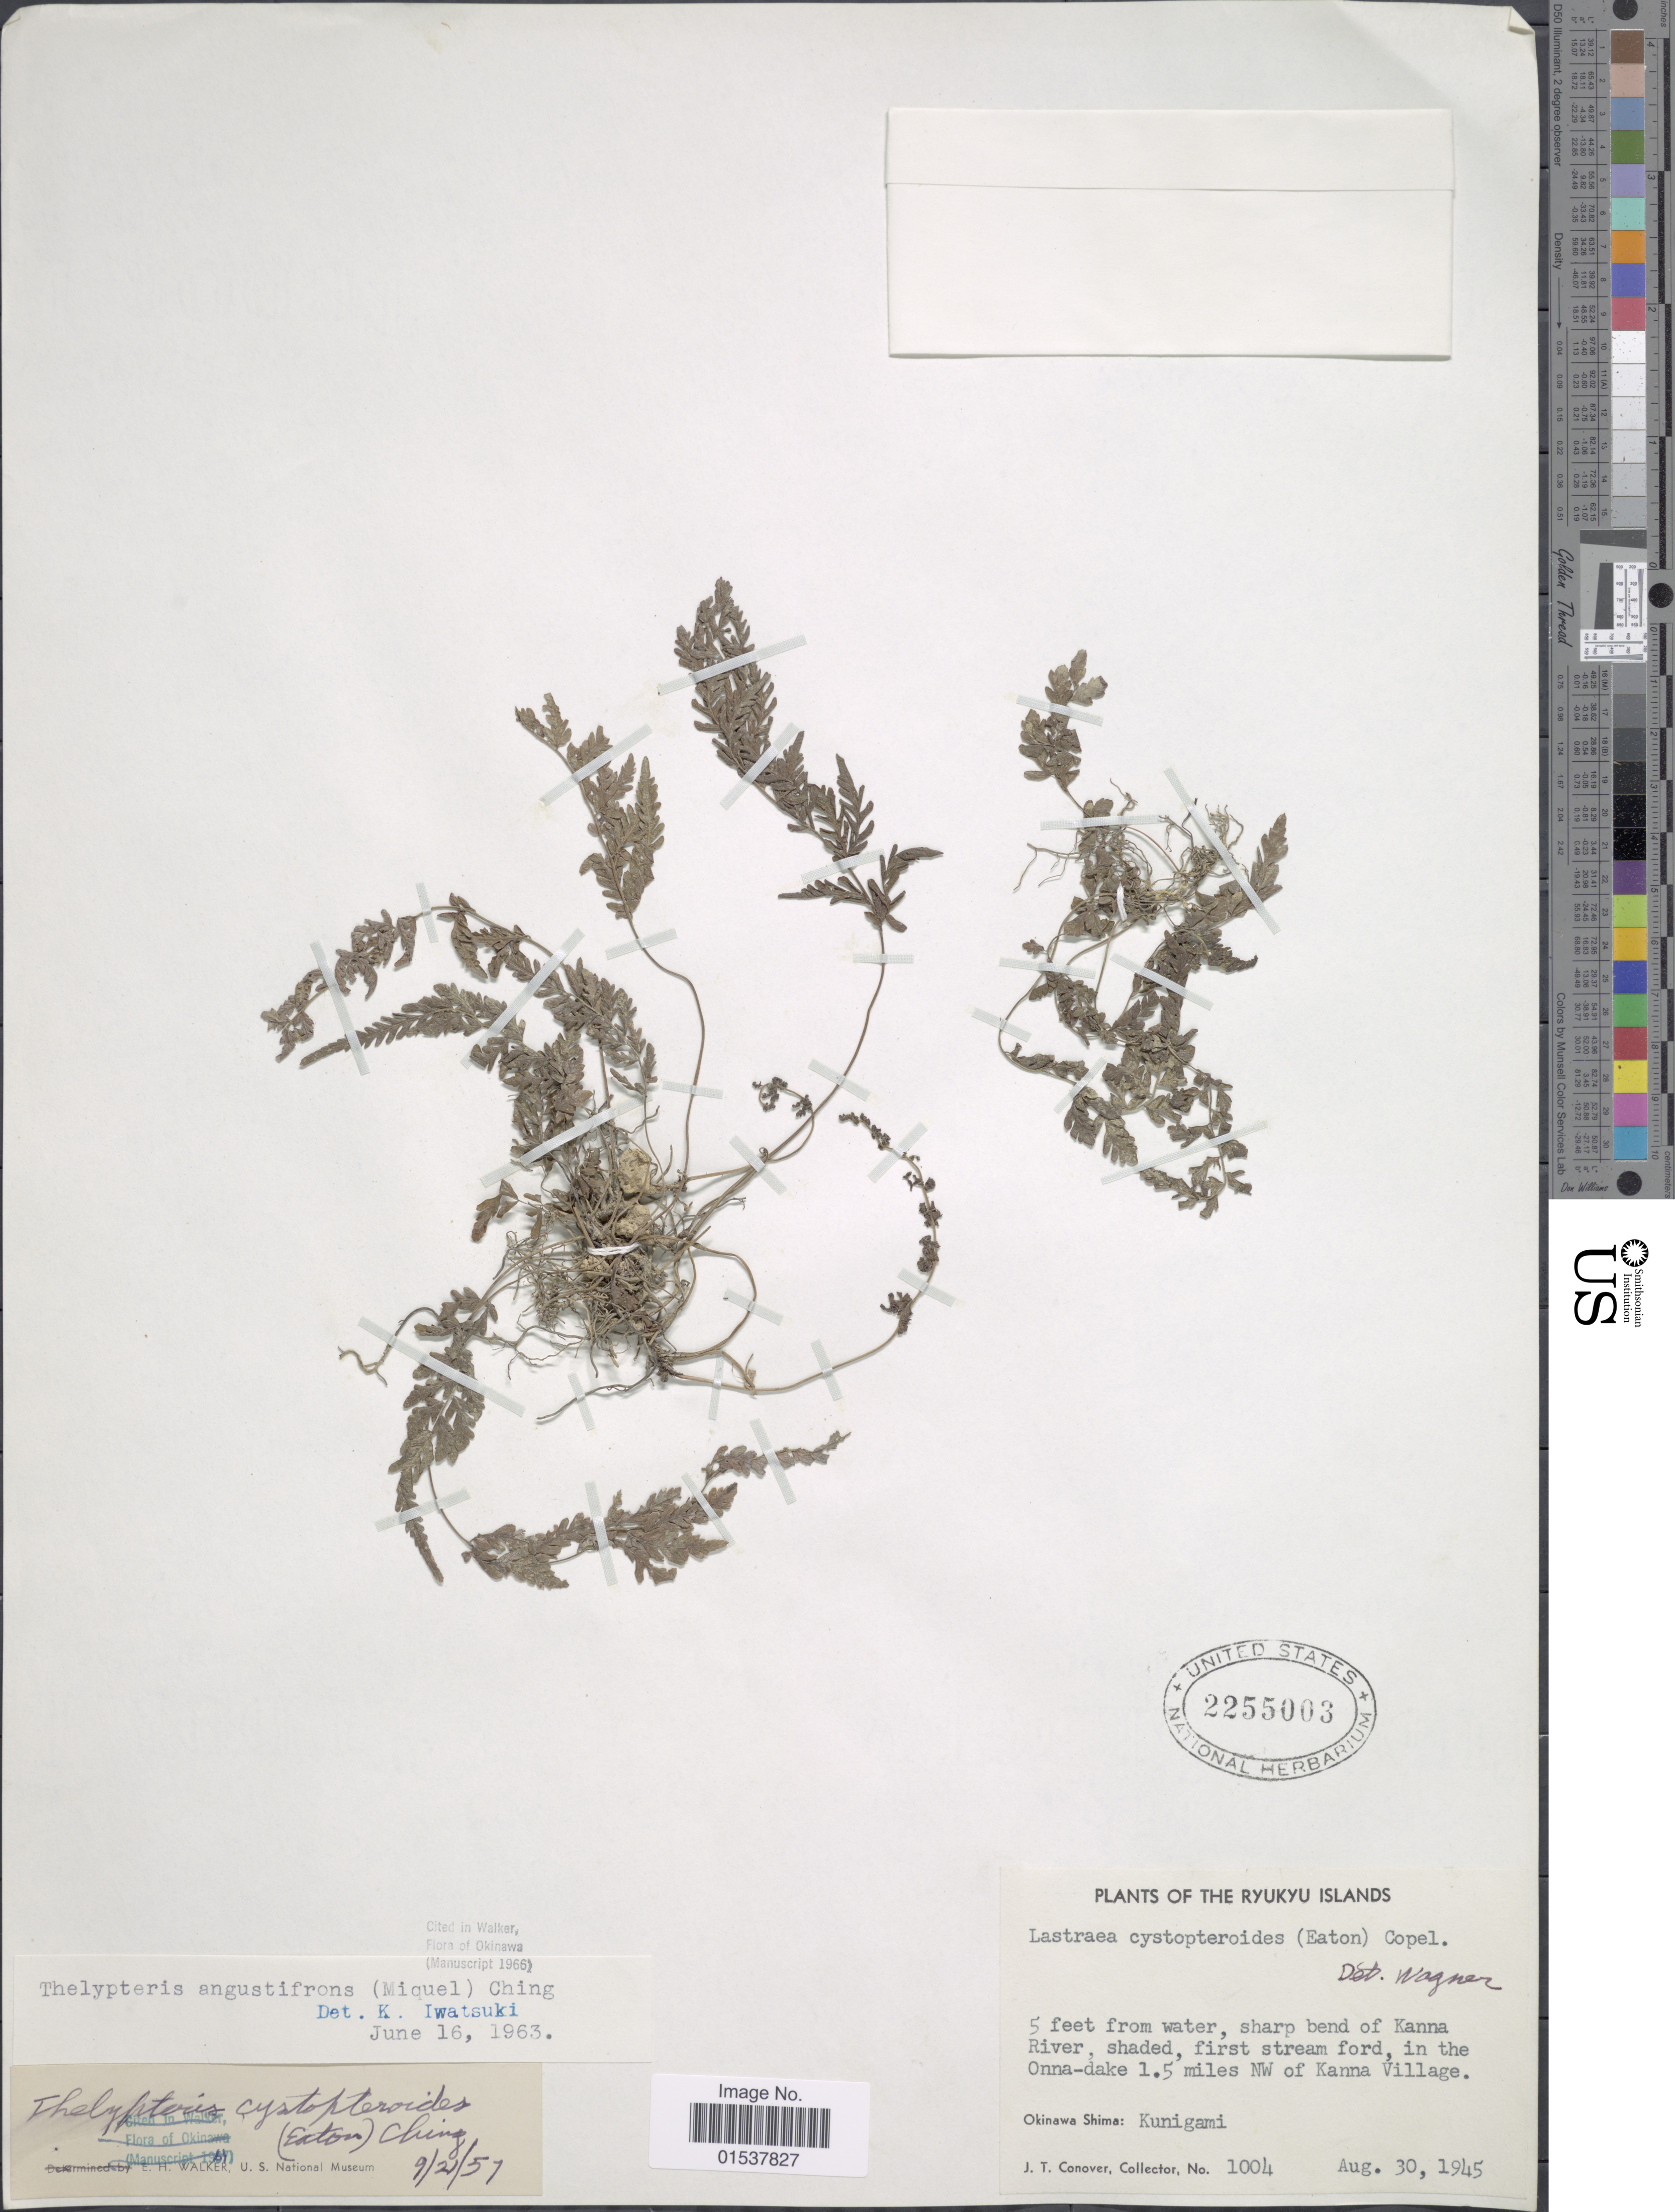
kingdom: Plantae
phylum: Tracheophyta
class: Polypodiopsida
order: Polypodiales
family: Thelypteridaceae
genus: Parathelypteris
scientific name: Parathelypteris angustifrons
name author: (Miq.) Ching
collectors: J. T. Conover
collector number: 1004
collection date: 1945-08-30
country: Japan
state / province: Okinawa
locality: Ryukyu Islands, sharp bend of of Kanna River, shaded, first stream ford, in the Onna-dake 1.5 miles NW of Kanna Village, Okinawa Shima: Kunigami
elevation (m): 2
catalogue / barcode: US 2255003